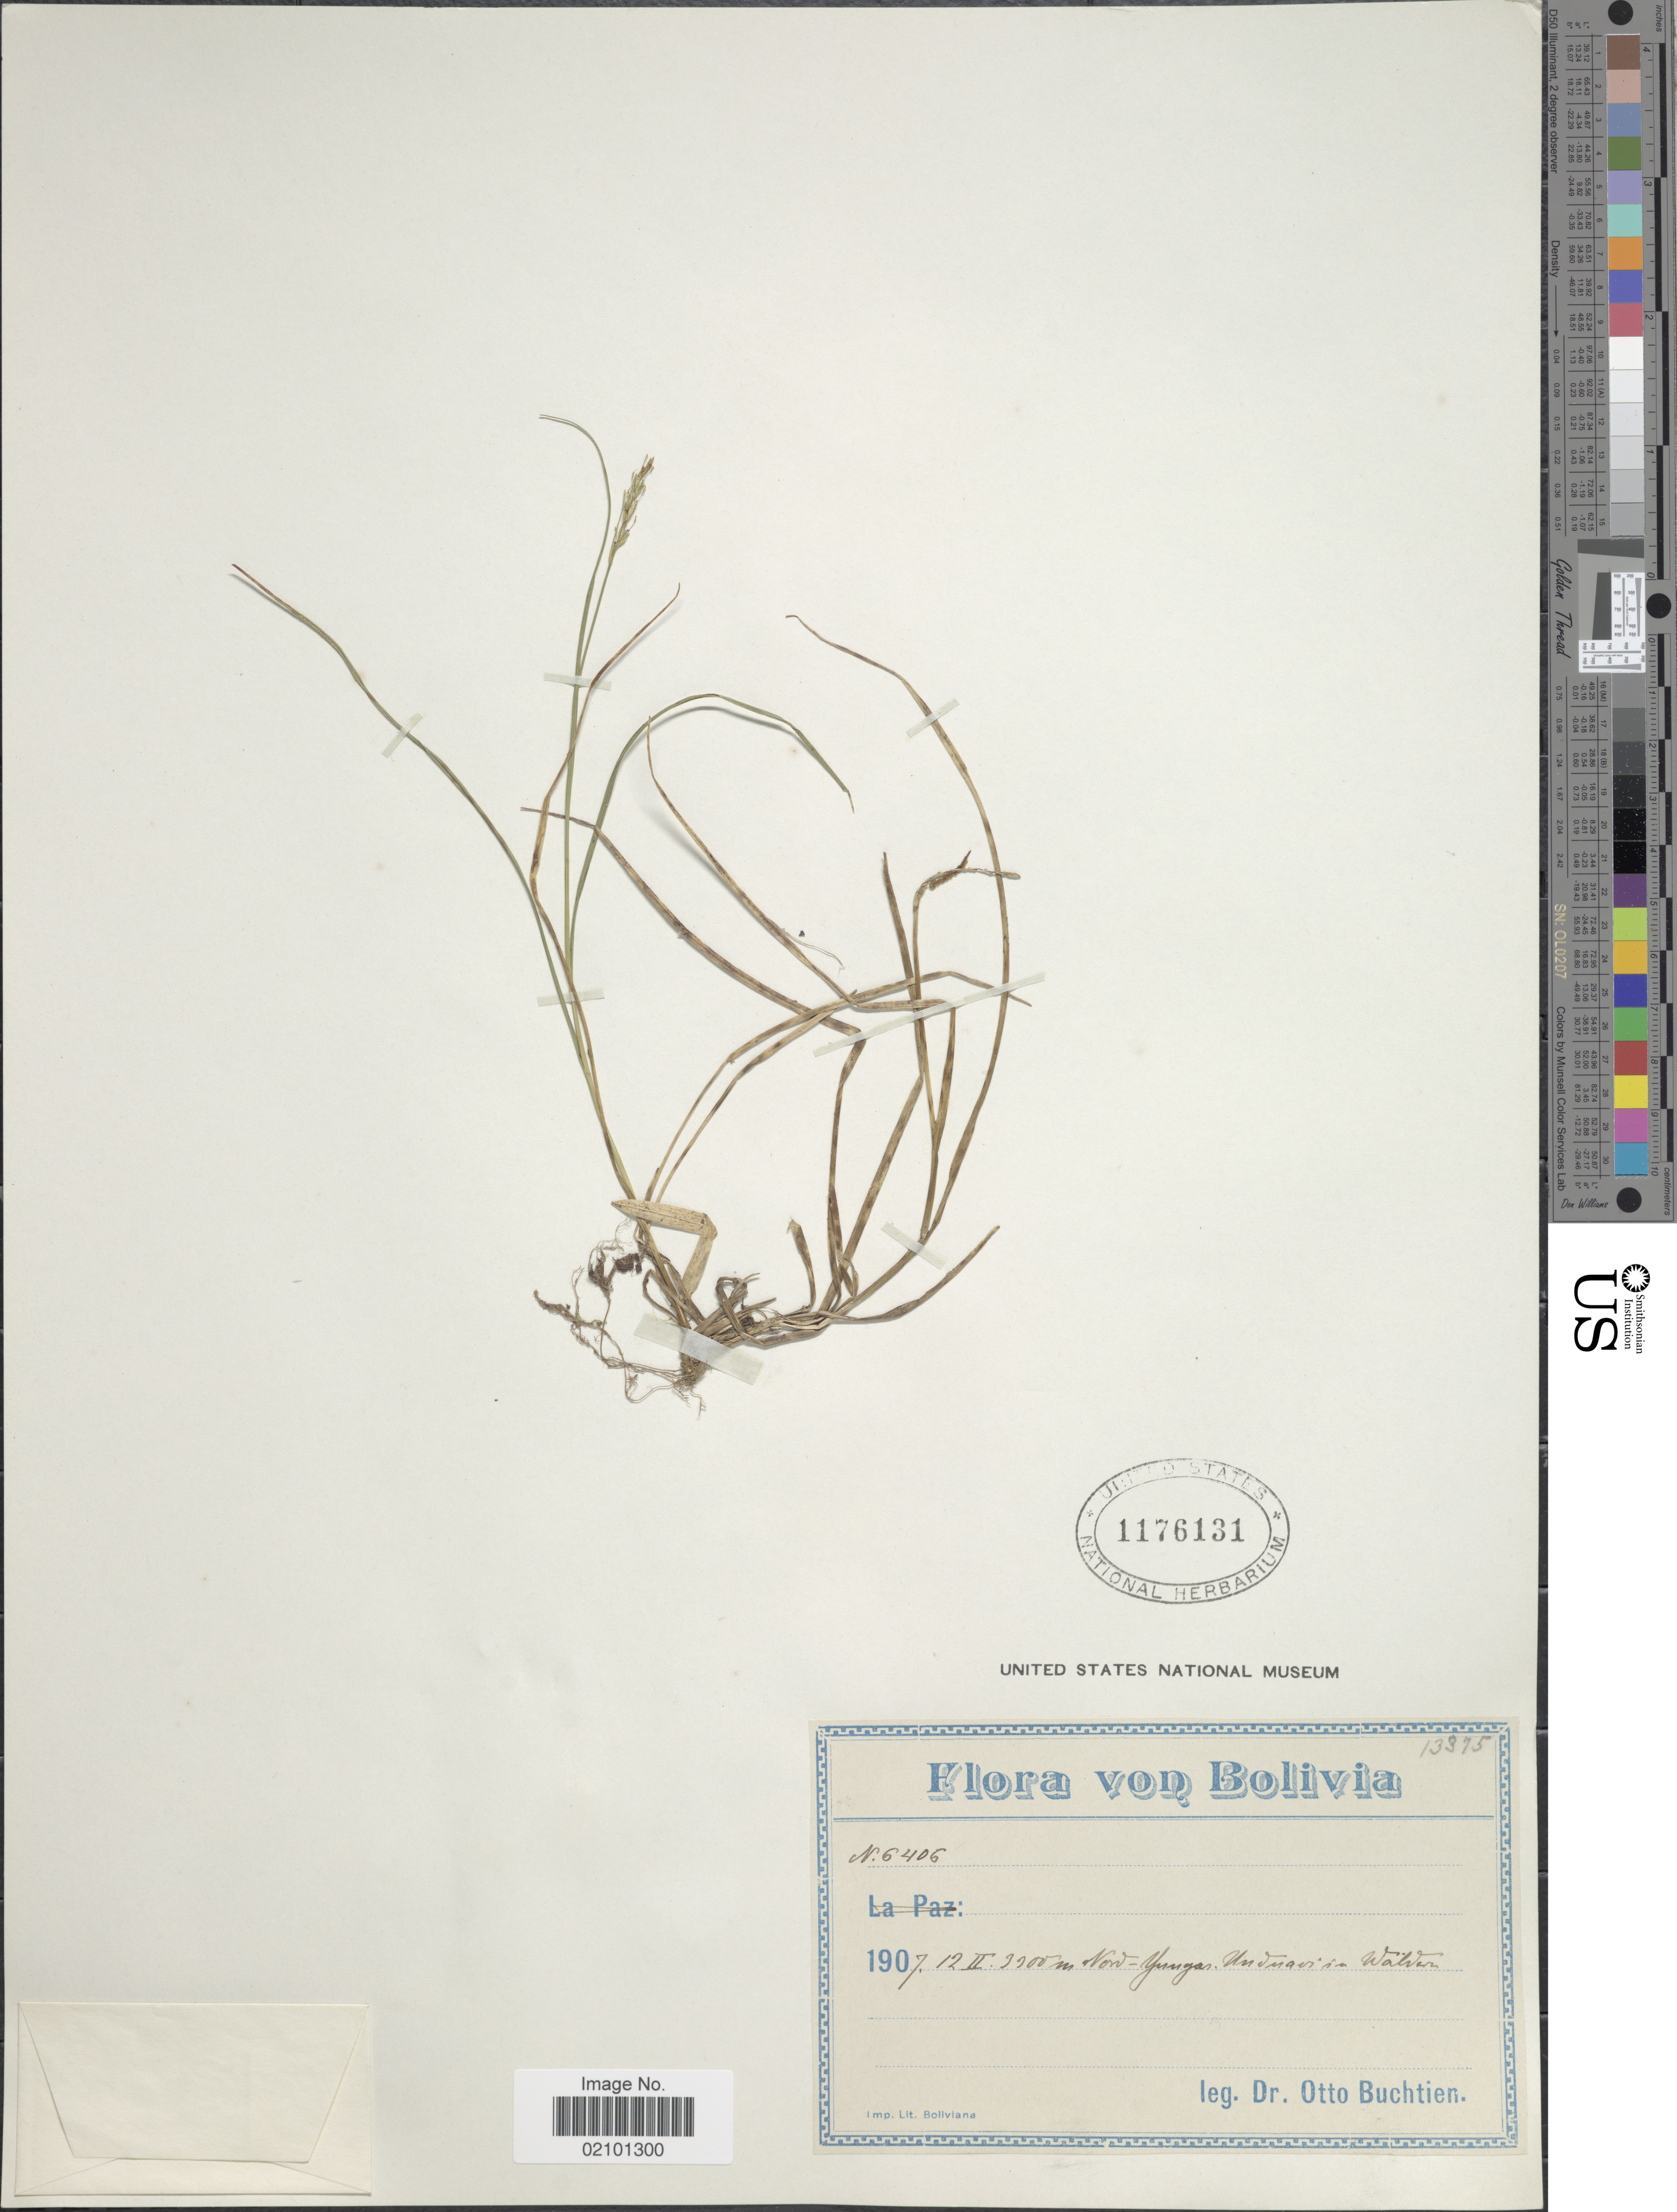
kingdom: Plantae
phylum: Tracheophyta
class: Liliopsida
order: Poales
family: Cyperaceae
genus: Carex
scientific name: Carex firmula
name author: (Kük.) J.R. Starr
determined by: Strong, Mark T., (BOT), Smithsonian Institution - National Museum of Natural History (UNITED STATES)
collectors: O. Buchtien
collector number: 6406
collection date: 1907-02-12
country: Bolivia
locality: Nord-Yungas. Unduavi in Waldern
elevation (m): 3300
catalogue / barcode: US 1176131